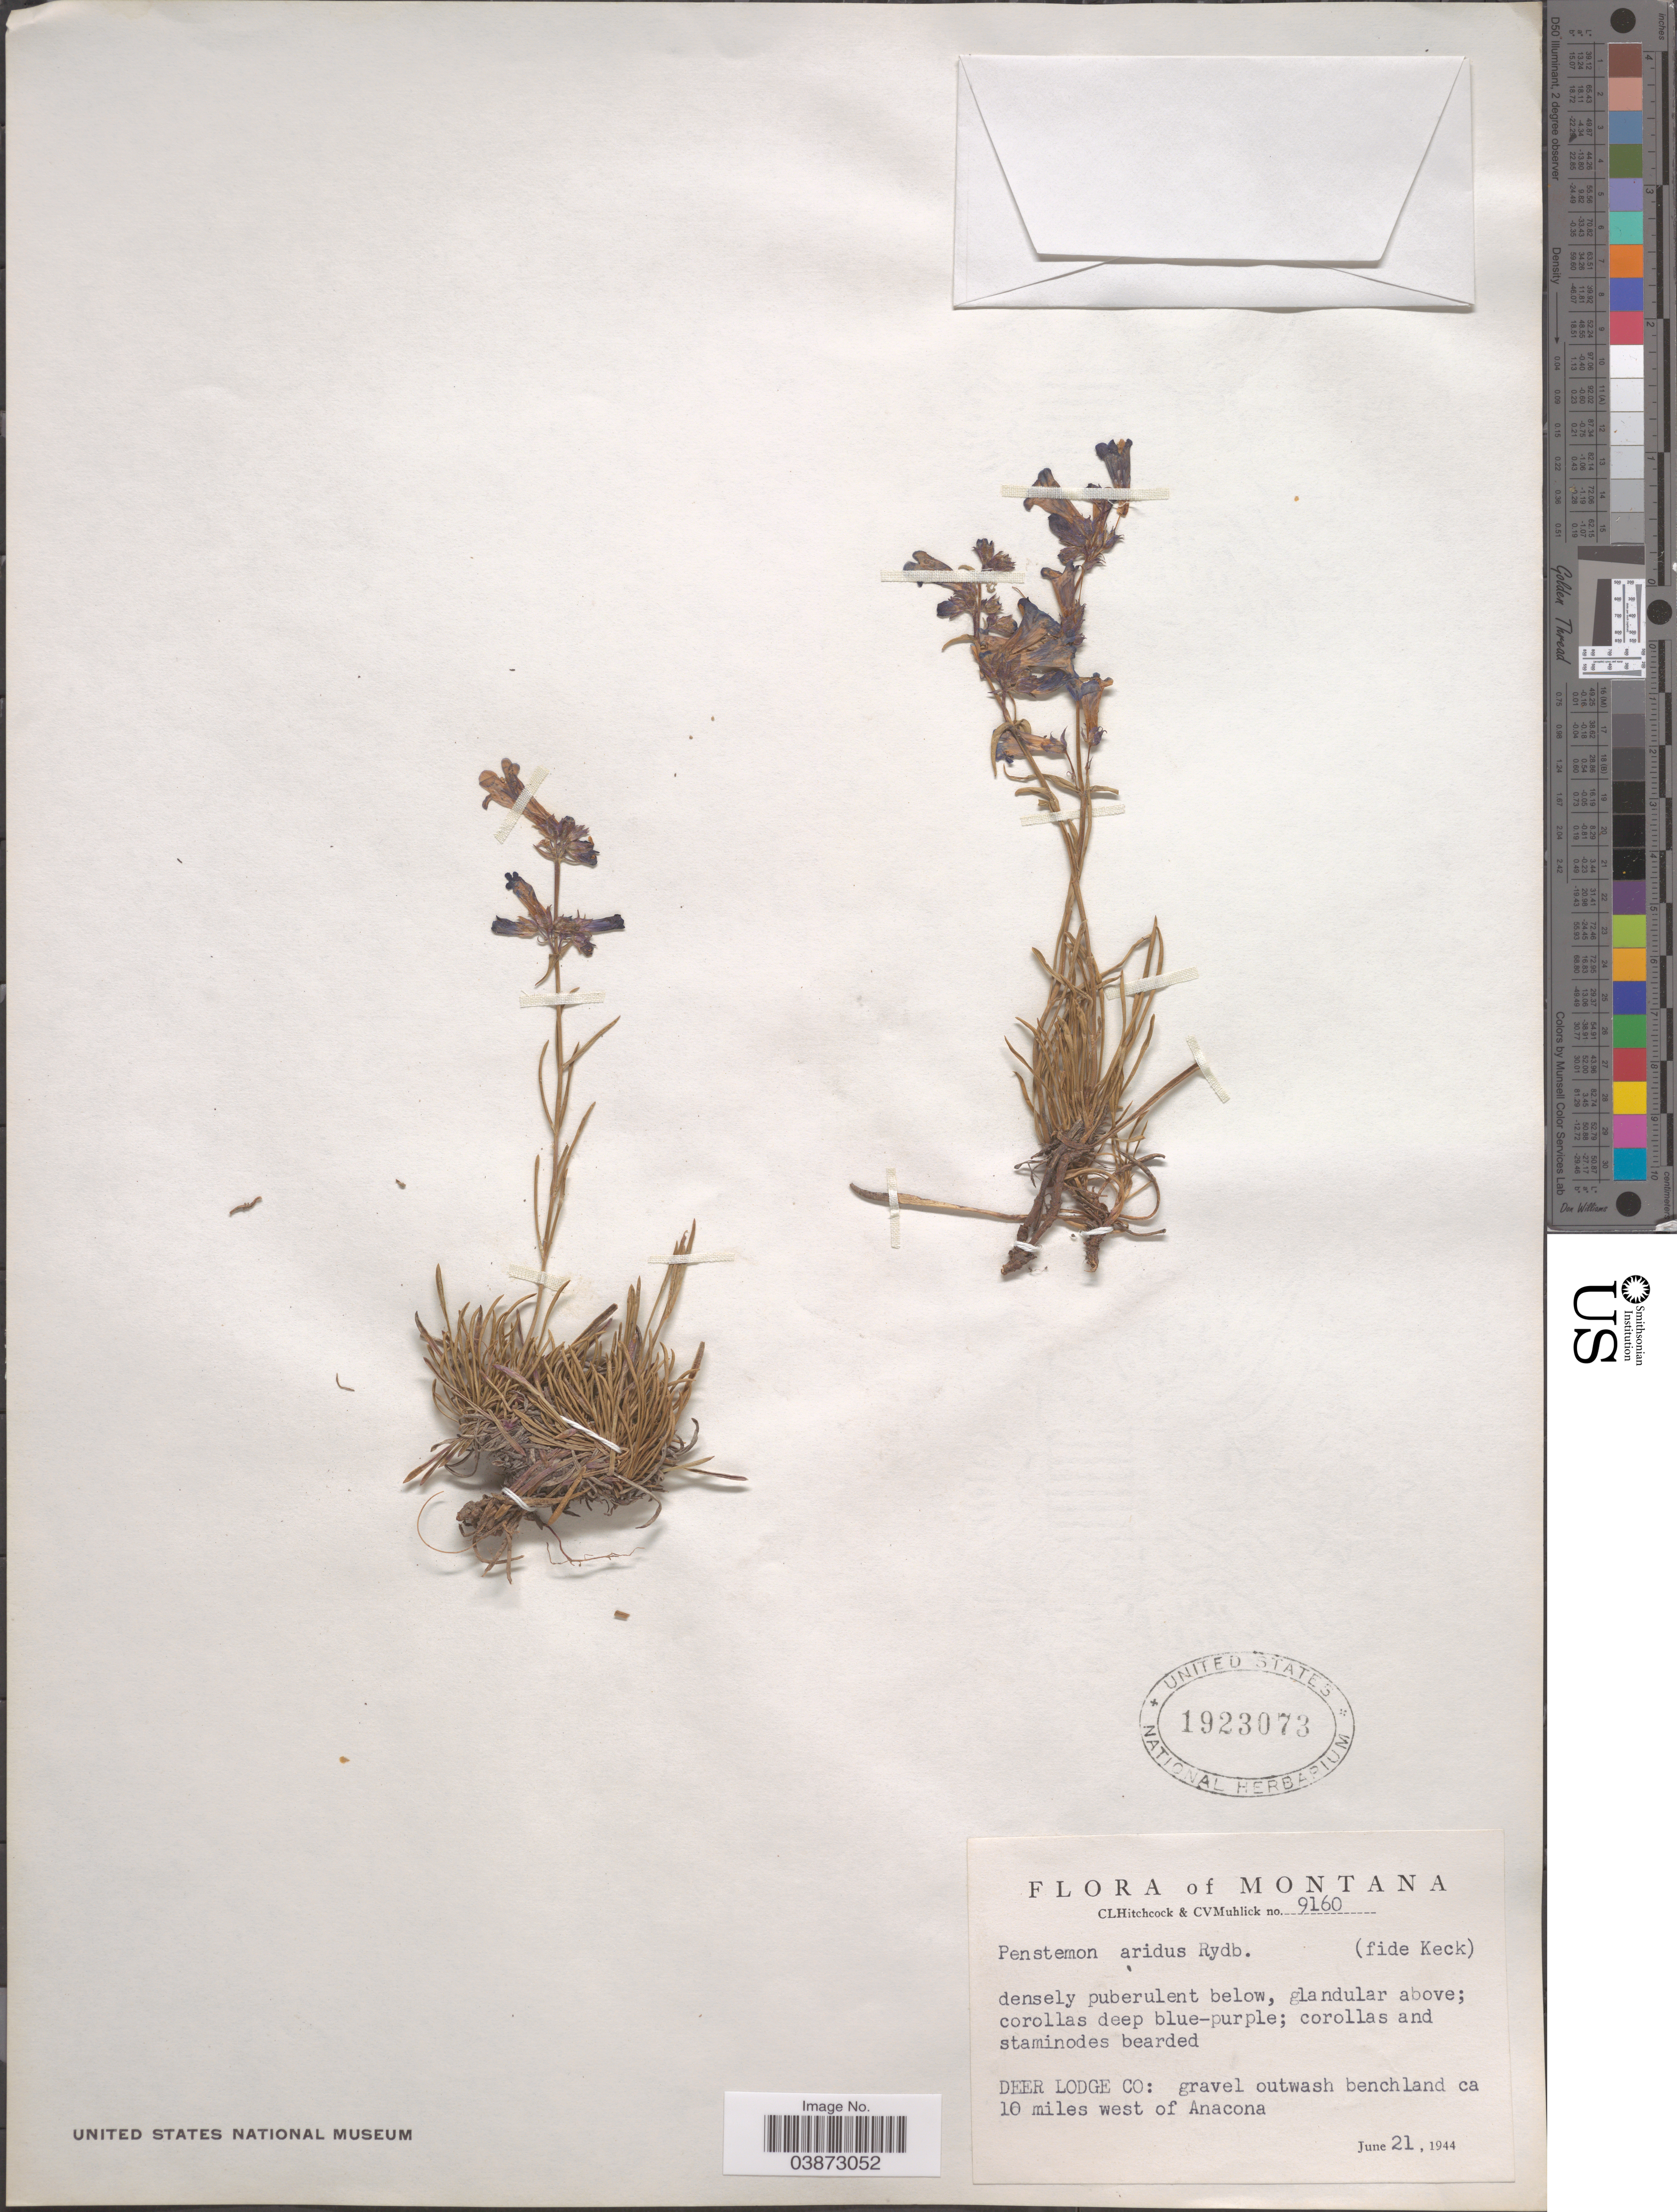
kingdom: Plantae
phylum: Tracheophyta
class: Magnoliopsida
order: Lamiales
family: Plantaginaceae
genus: Penstemon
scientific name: Penstemon aridus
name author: Rydb.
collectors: C. L. Hitchcock & C. V. Muhlick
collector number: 9160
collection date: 1944-06-21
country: United States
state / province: Montana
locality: Deer Lodge Co: gravel outwash benchland ca 10 miles west of Anacona.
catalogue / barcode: US 1923073